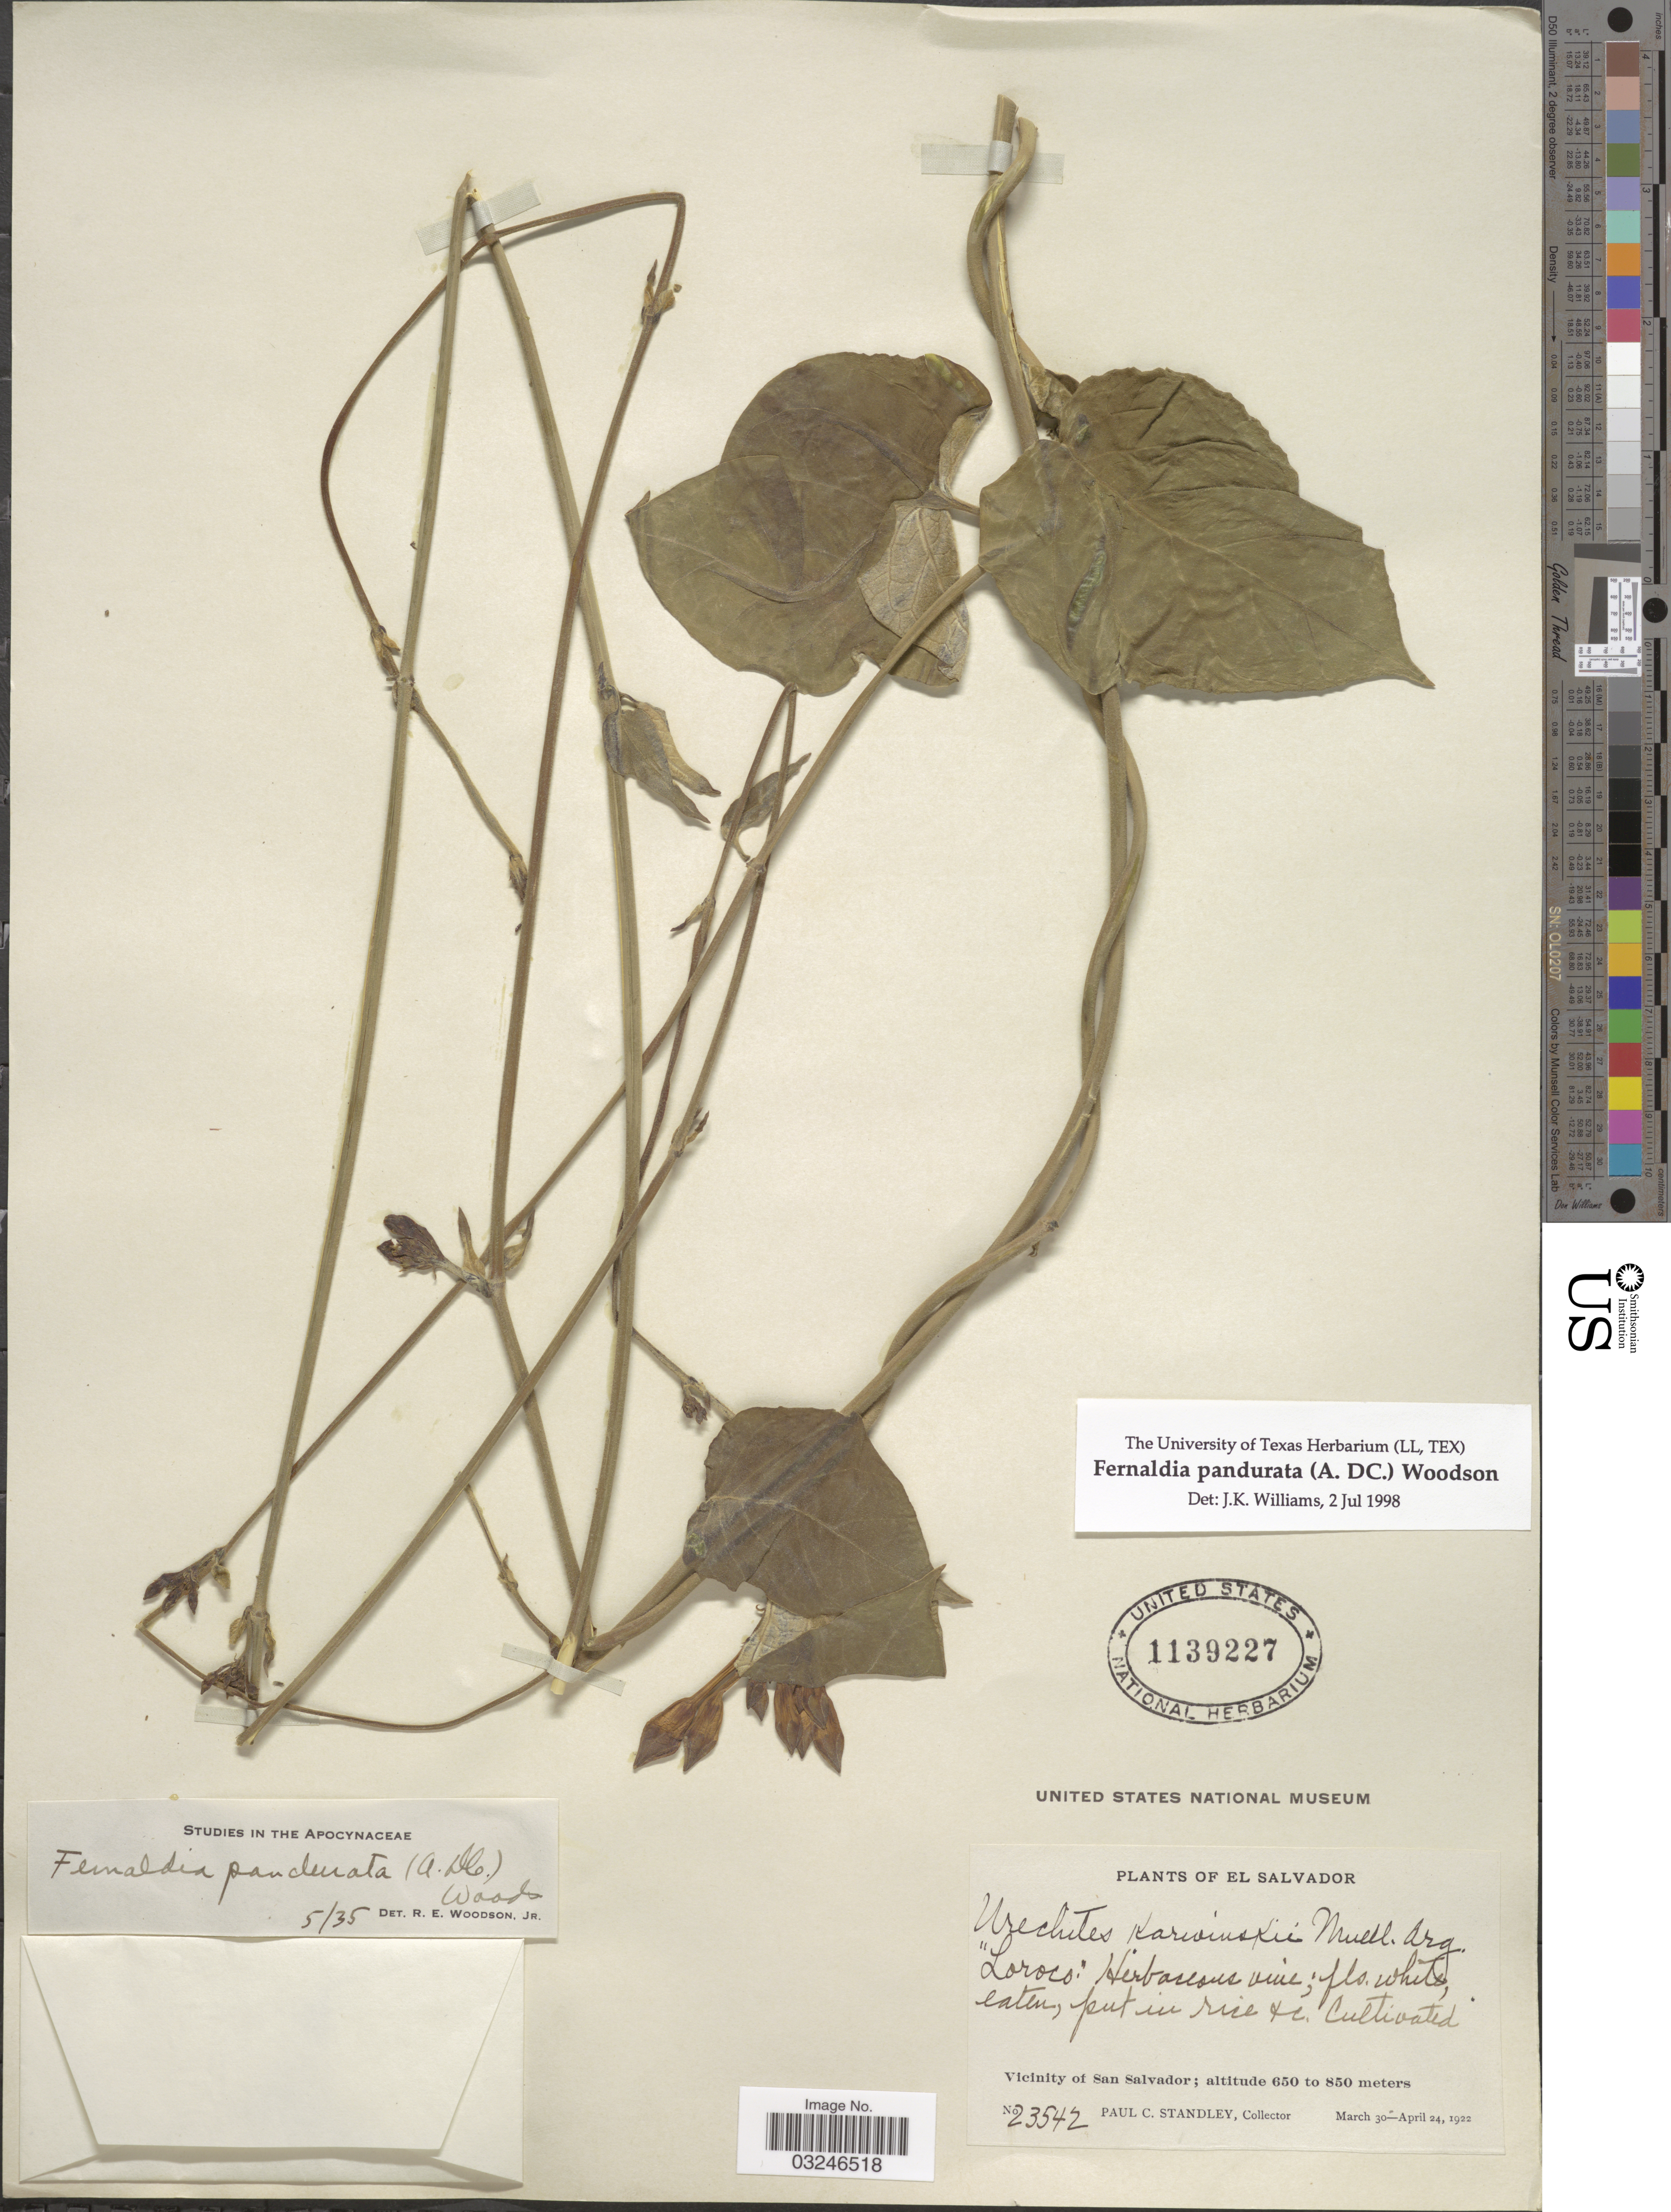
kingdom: Plantae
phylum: Tracheophyta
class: Magnoliopsida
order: Gentianales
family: Apocynaceae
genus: Fernaldia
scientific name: Fernaldia pandurata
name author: (A. DC.) Woodson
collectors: P. C. Standley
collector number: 23542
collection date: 1922-03-30/1922-04-24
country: El Salvador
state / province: San Salvador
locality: Vicinity of San Salvador.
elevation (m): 650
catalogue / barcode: US 1139227